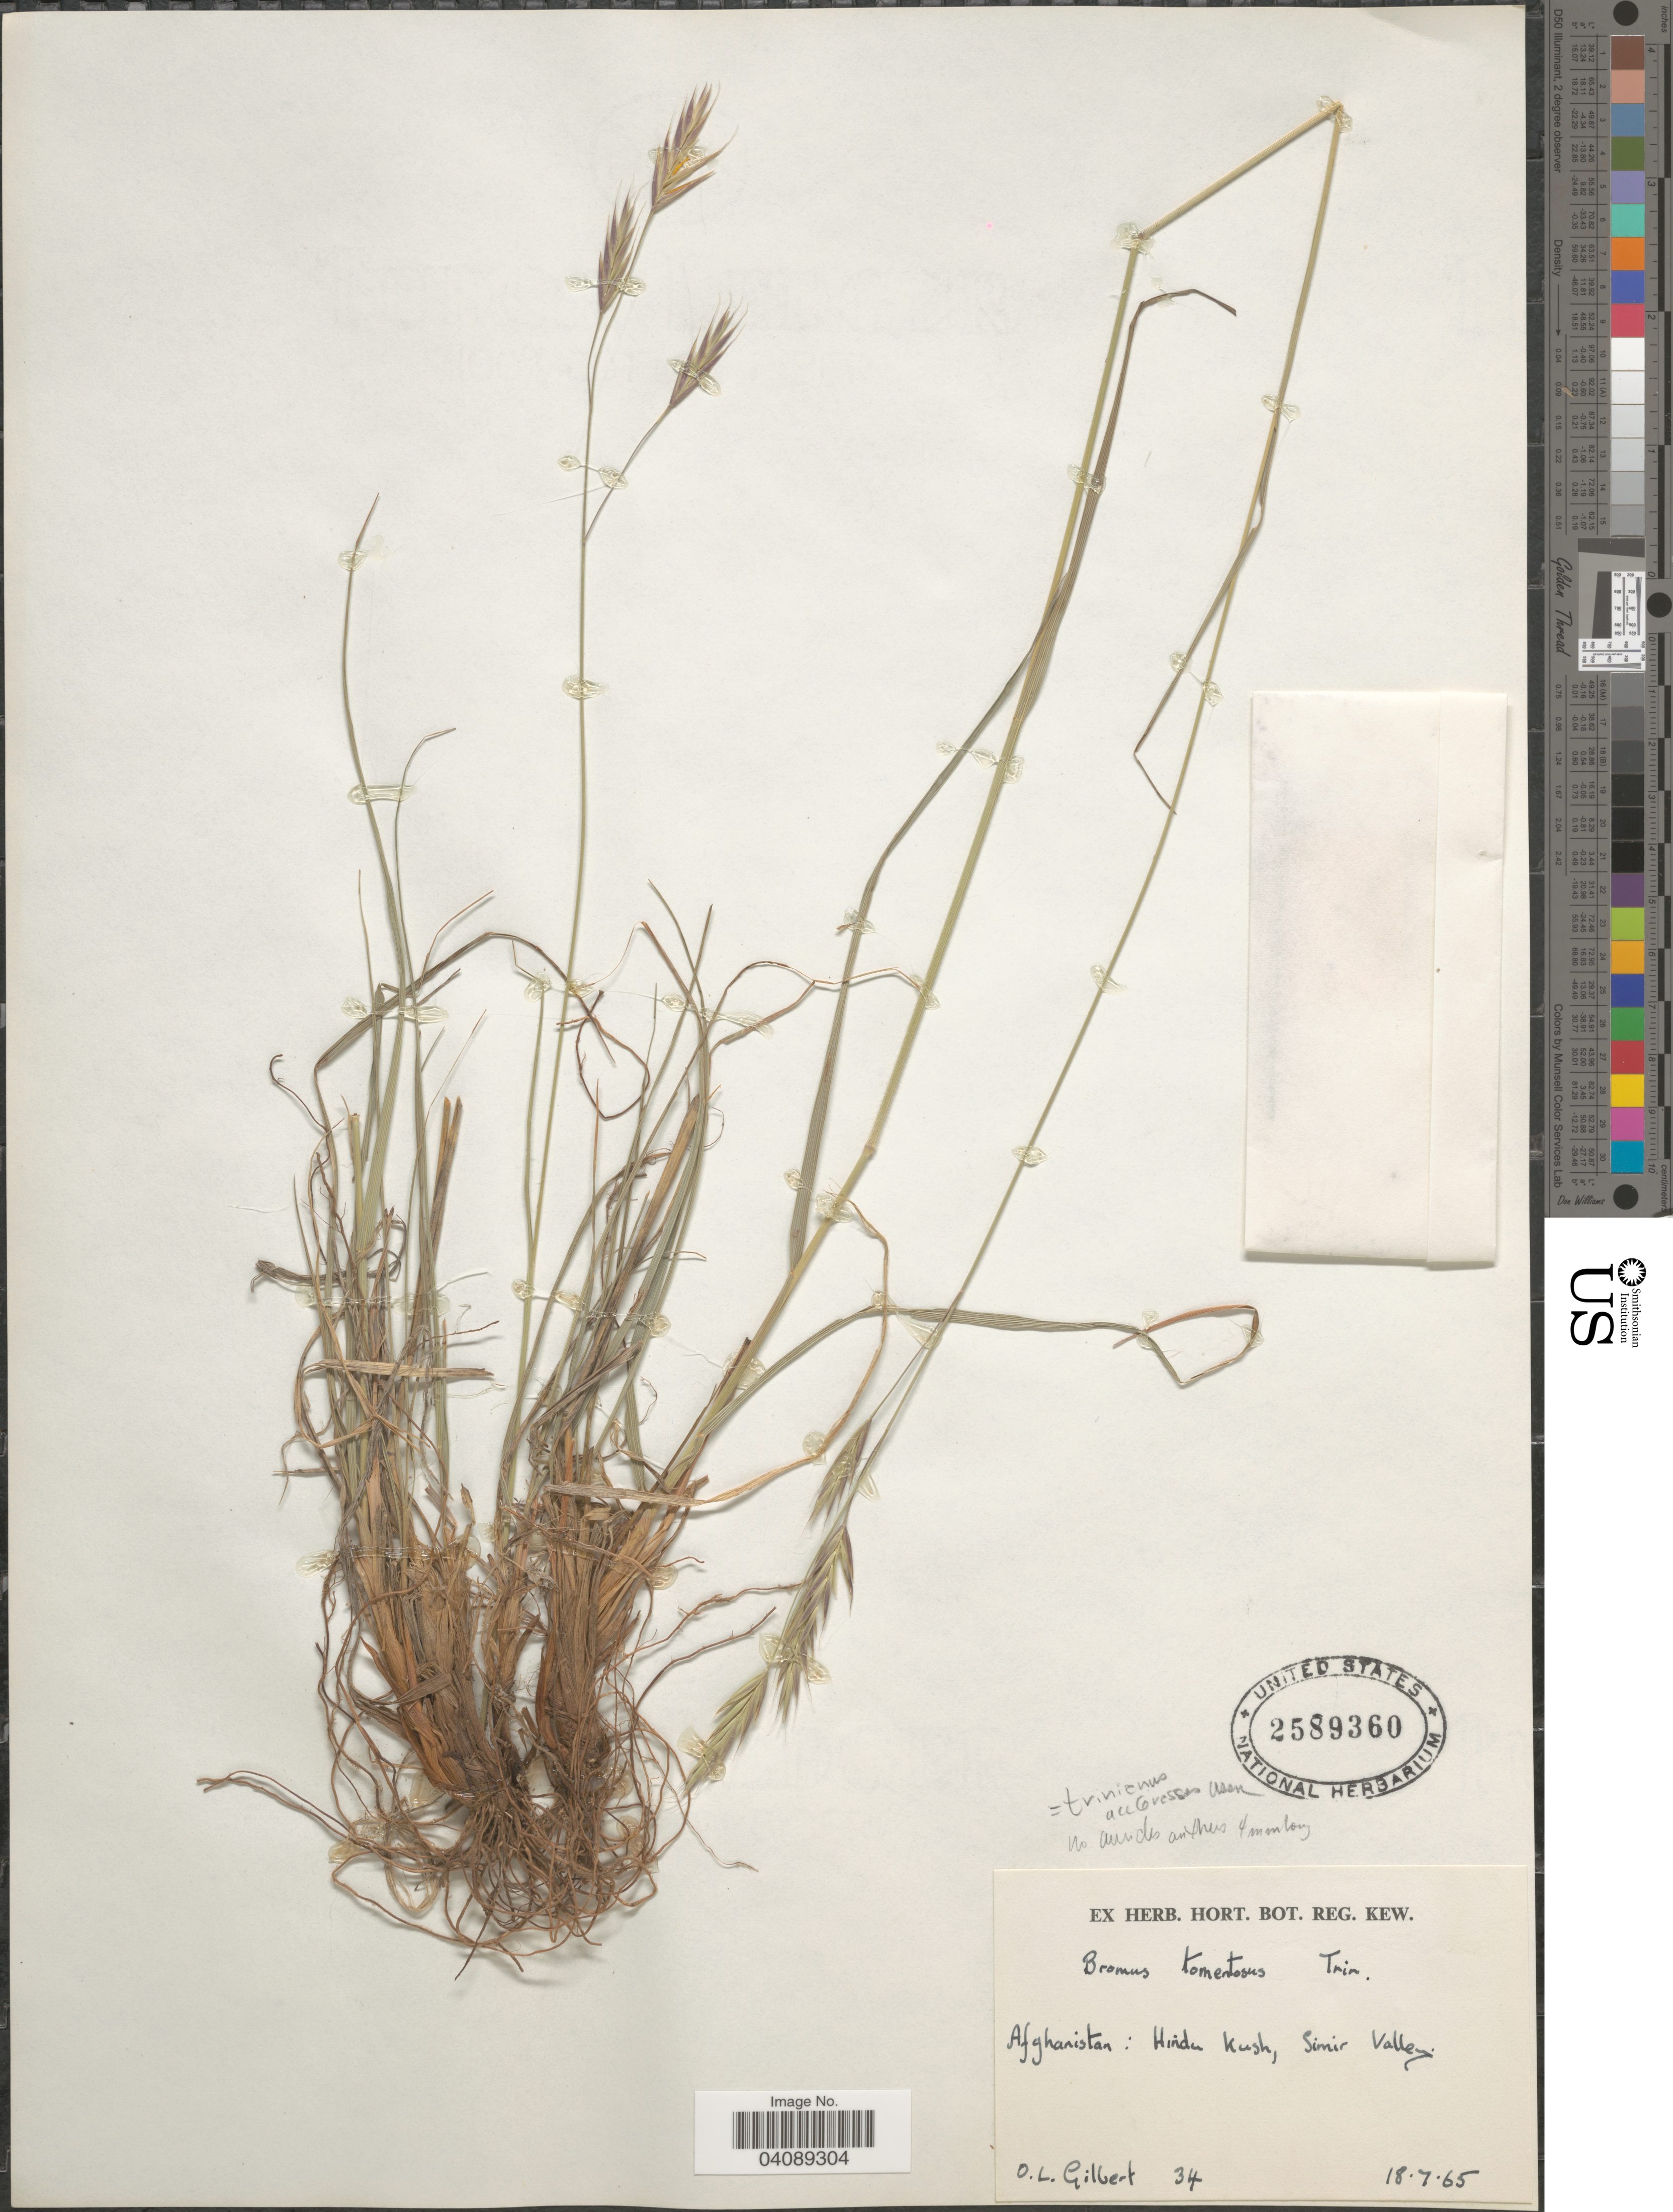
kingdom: Plantae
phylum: Tracheophyta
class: Liliopsida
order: Poales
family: Poaceae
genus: Bromus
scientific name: Bromus tomentosus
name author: Trin.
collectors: O. L. Gilbert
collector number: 34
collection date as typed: Transcribed d/m/y: 18/7/65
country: Afghanistan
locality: Hindu Kush, Simir Valley.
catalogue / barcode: US 2589360